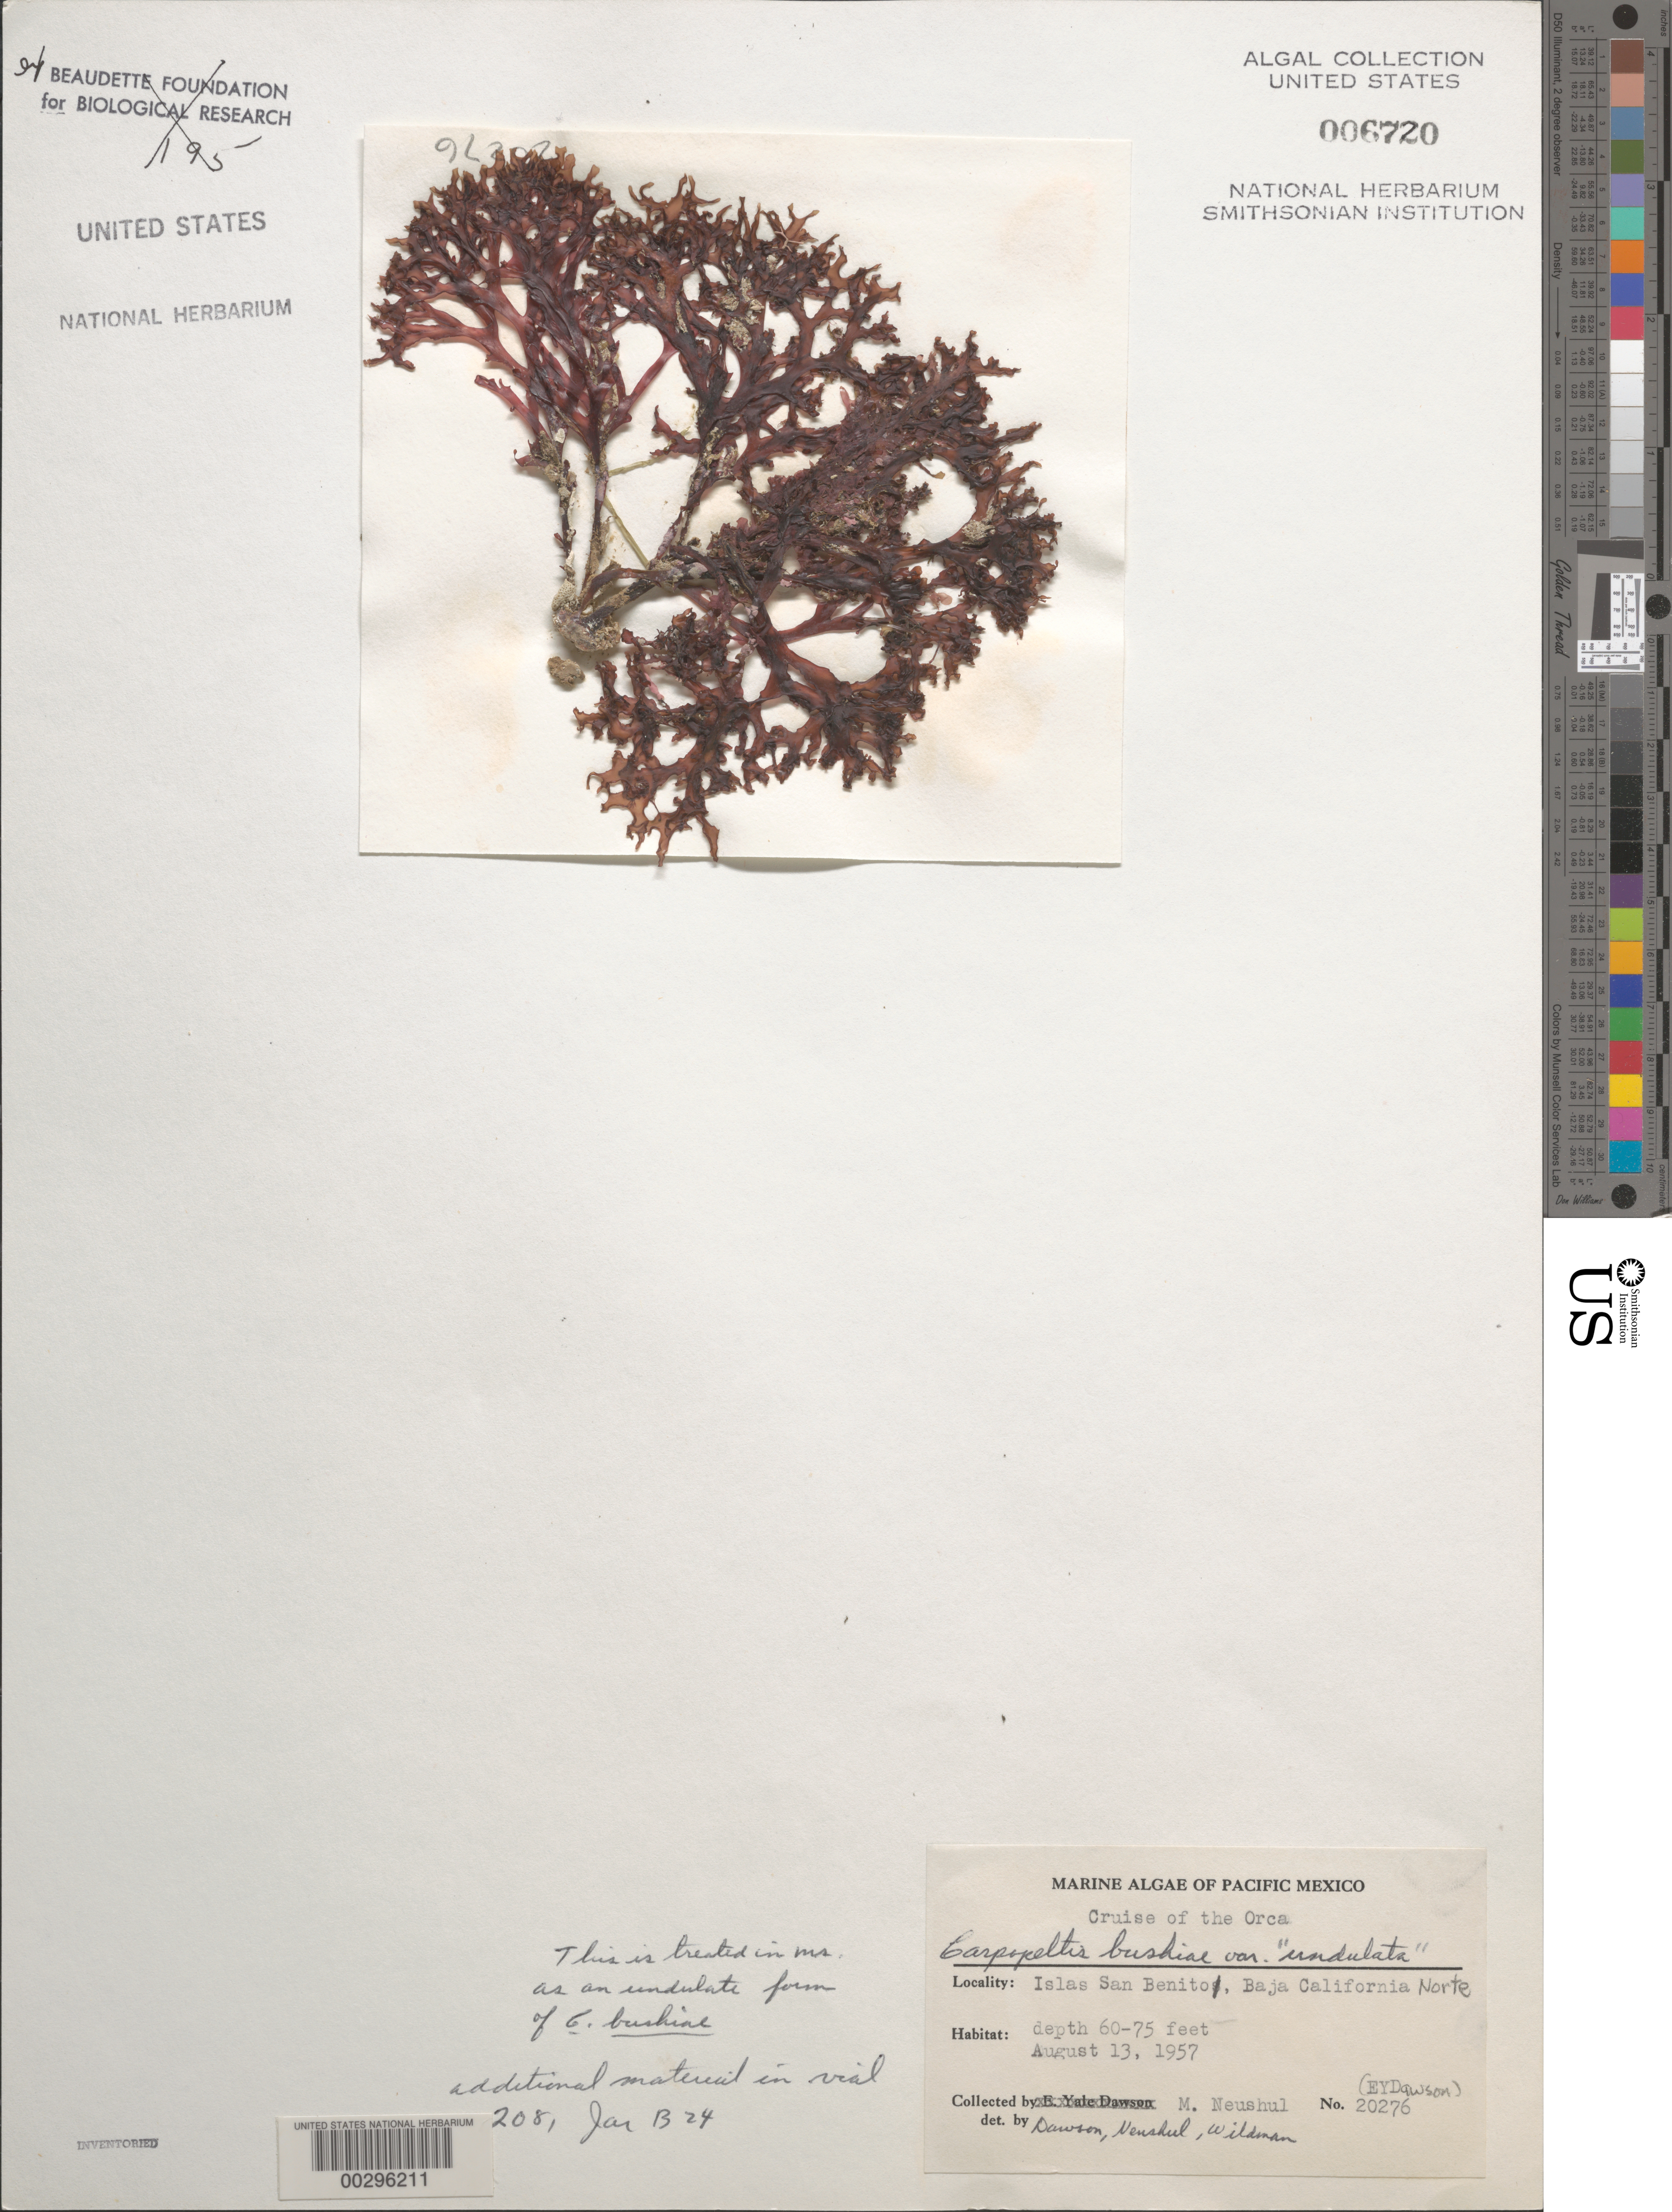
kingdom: Plantae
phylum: Rhodophyta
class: Florideophyceae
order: Halymeniales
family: Halymeniaceae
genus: Carpopeltis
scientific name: Carpopeltis bushiae var. undulata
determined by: Dawson, E. Y.; Acleto O., C.; Foldvik, N.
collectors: M. Neushul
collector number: EYD 20276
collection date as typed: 13 Aug 1957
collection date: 1957-08-13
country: Mexico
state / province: Baja California Norte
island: Islas San Benito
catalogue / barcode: US 6720